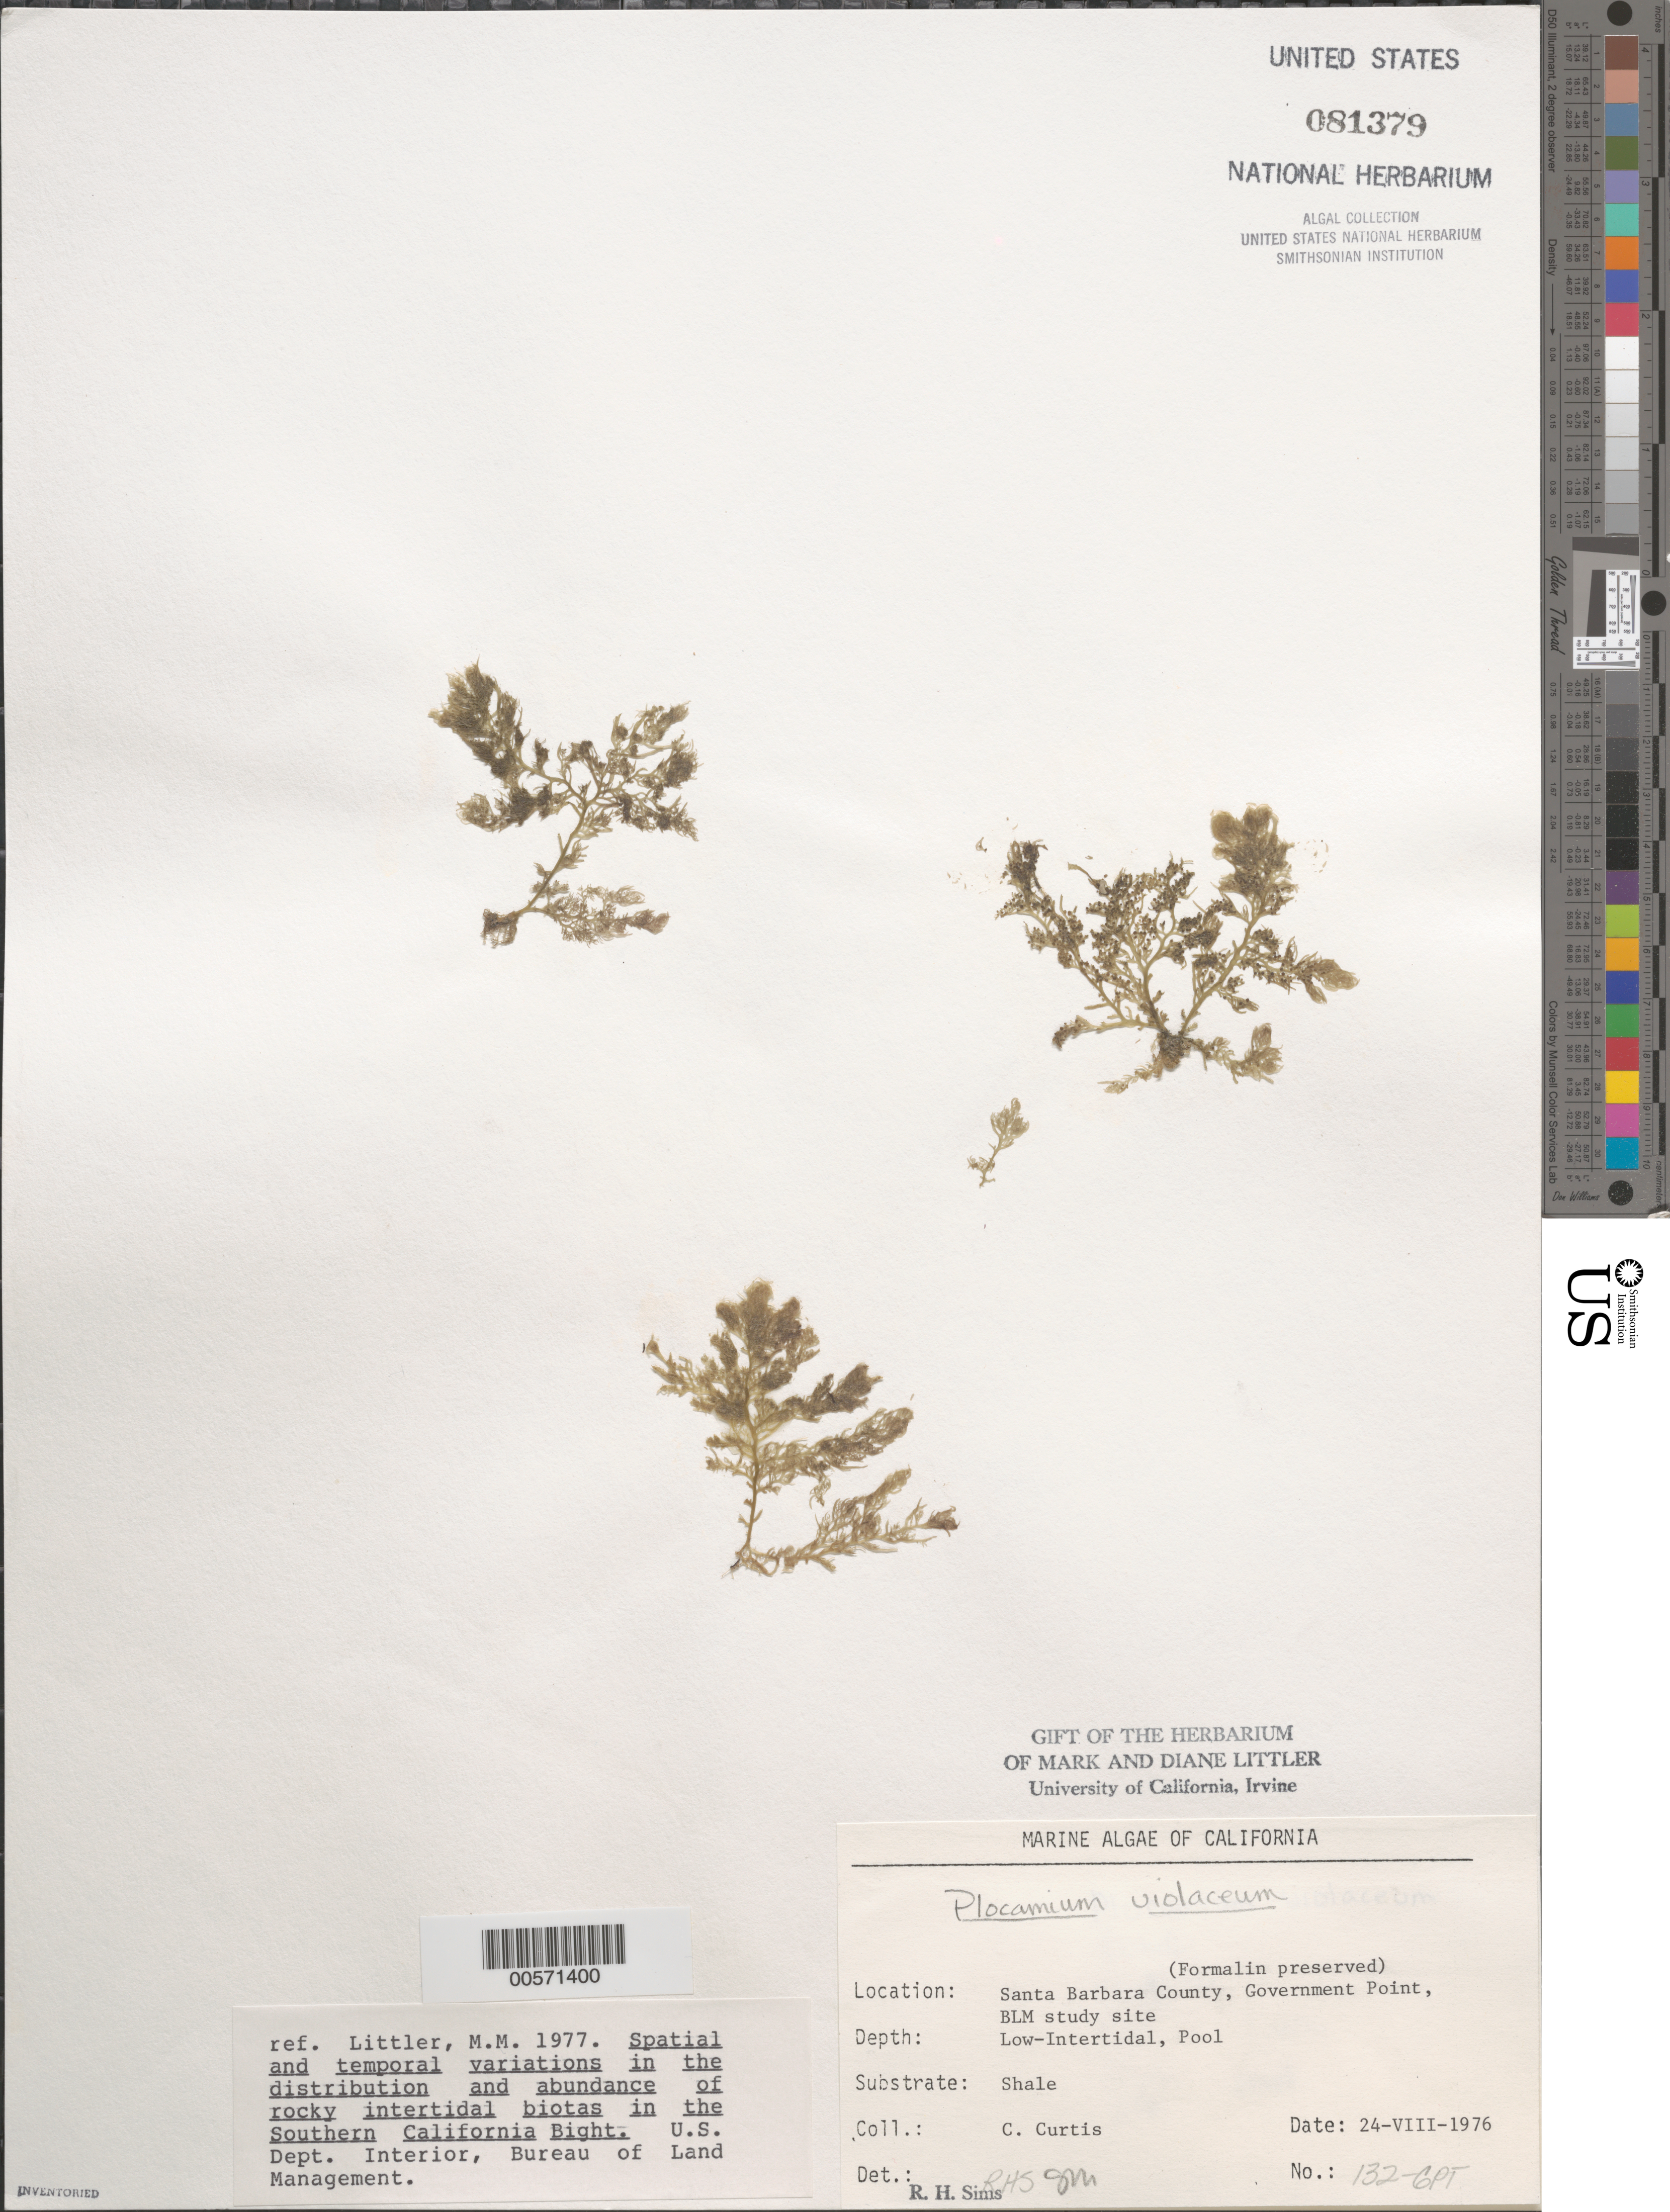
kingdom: Plantae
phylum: Rhodophyta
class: Florideophyceae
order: Plocamiales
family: Plocamiaceae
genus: Plocamium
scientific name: Plocamium violaceum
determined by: Sims, Robert H.; Murray, S. N.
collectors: C. Curtis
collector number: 132-gpt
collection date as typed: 24 Aug 1976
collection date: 1976-08-24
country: United States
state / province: California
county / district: Santa Barbara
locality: Government Point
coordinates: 34 26'31"N, 120 24'06"W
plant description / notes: BLM-SOCALBIGHT Rocky Intertidal Survey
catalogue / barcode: US 81379